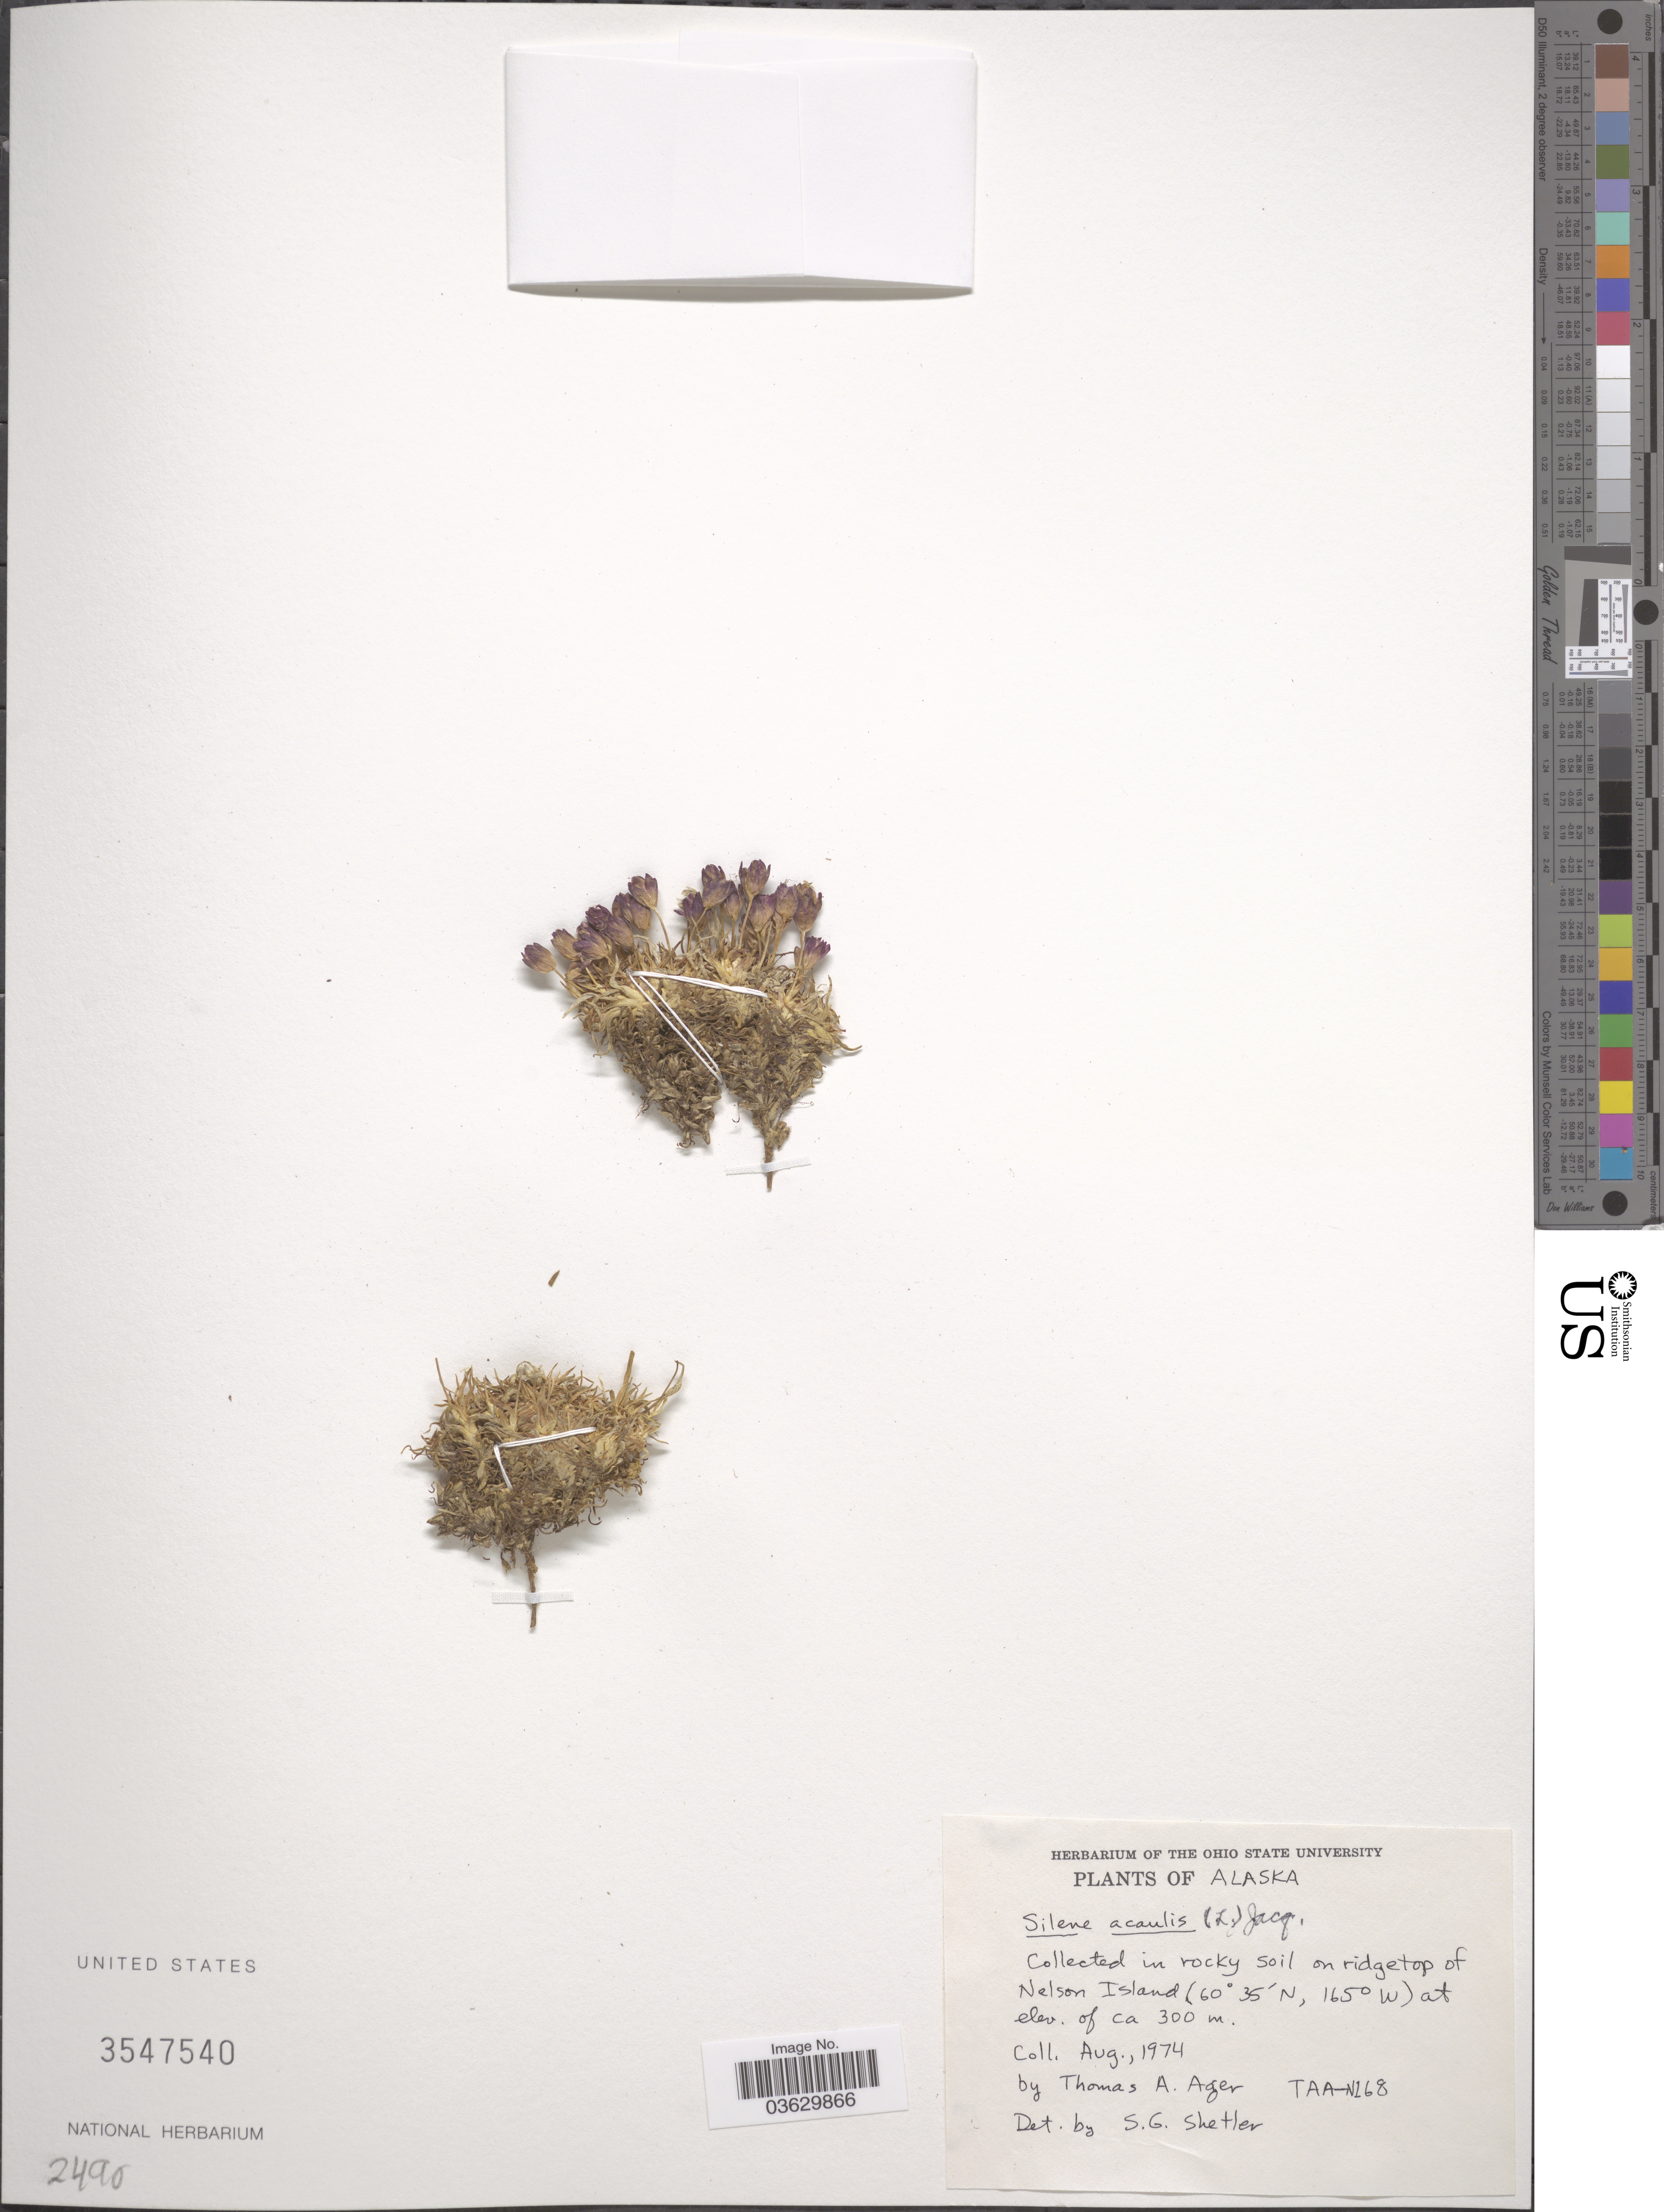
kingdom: Plantae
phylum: Tracheophyta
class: Magnoliopsida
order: Caryophyllales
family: Caryophyllaceae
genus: Silene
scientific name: Silene acaulis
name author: (L.) Jacq.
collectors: T. A. Ager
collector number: TAA-N168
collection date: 1974-08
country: United States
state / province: Alaska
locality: On ridgetop of Nelson Island.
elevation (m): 300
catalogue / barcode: US 3547540